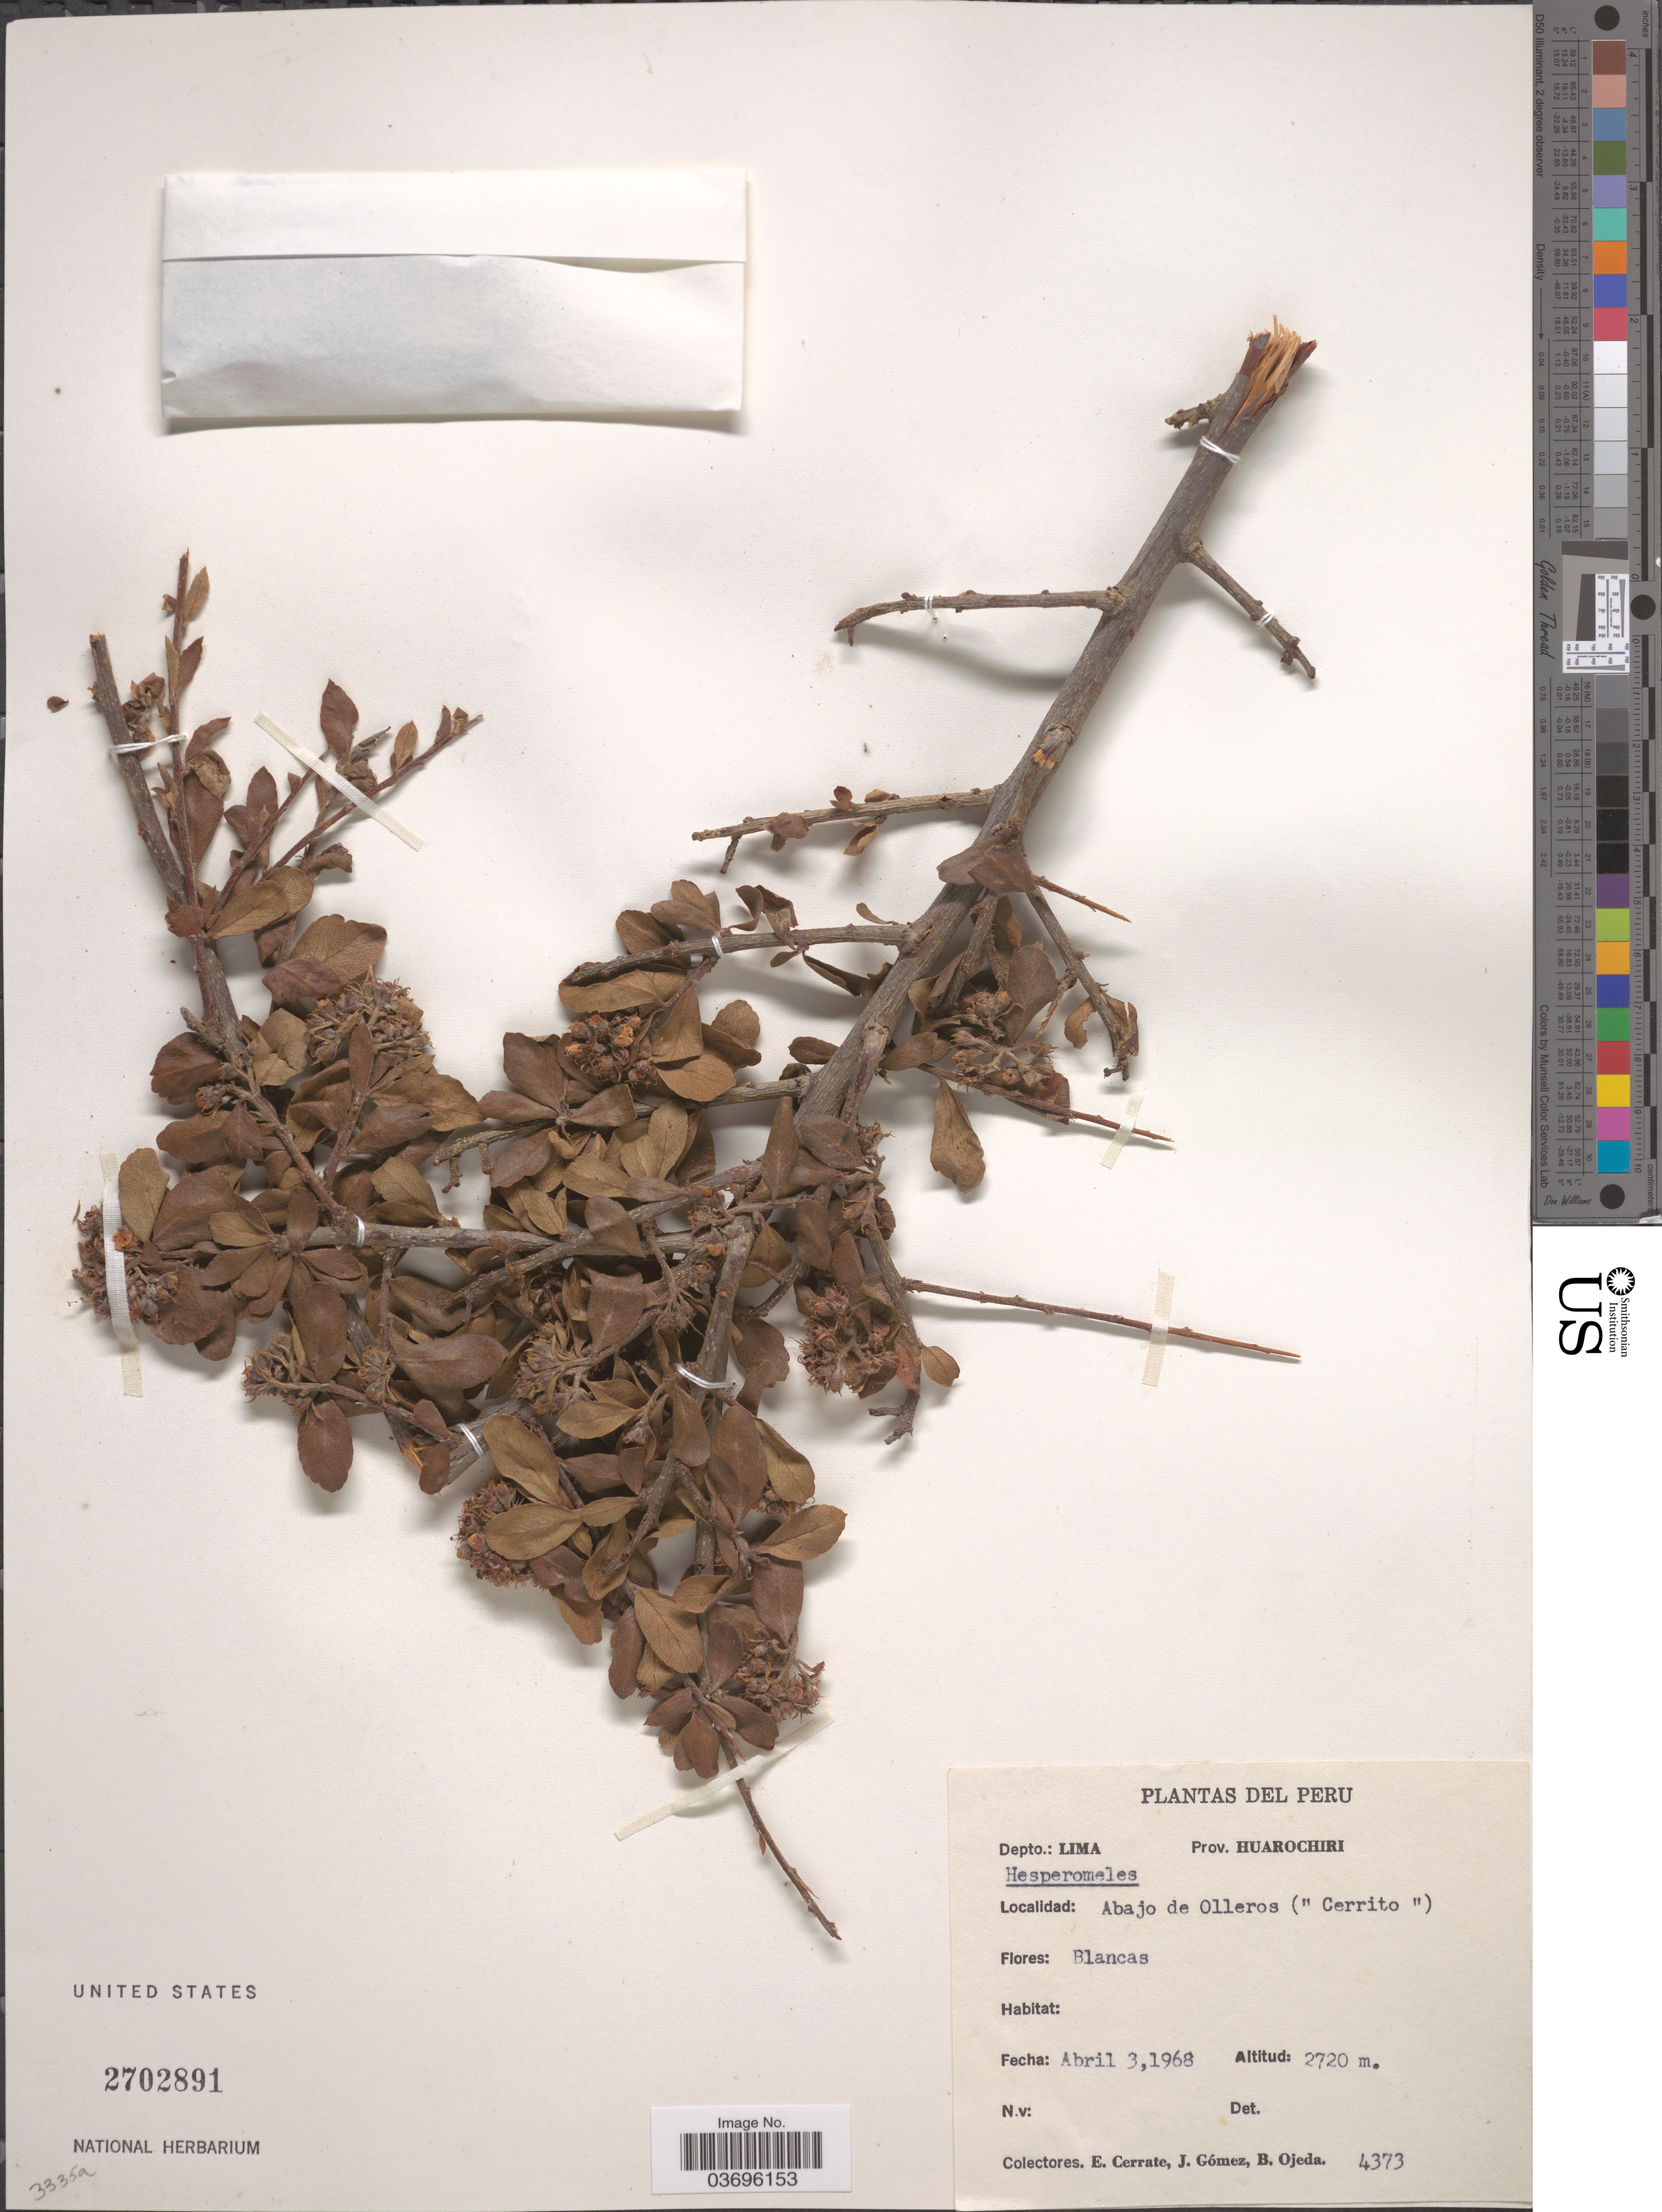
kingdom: Plantae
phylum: Tracheophyta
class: Magnoliopsida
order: Rosales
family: Rosaceae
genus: Hesperomeles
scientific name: Hesperomeles sp.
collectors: E. Cerrate, J. Gómez & B. Ojeda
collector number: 4373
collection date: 1968-04-03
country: Peru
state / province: Lima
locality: Depto.: Lima Prov. Huarochiri. Abajo de Olleros ("Cerrito").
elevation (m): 2720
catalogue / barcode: US 2702891